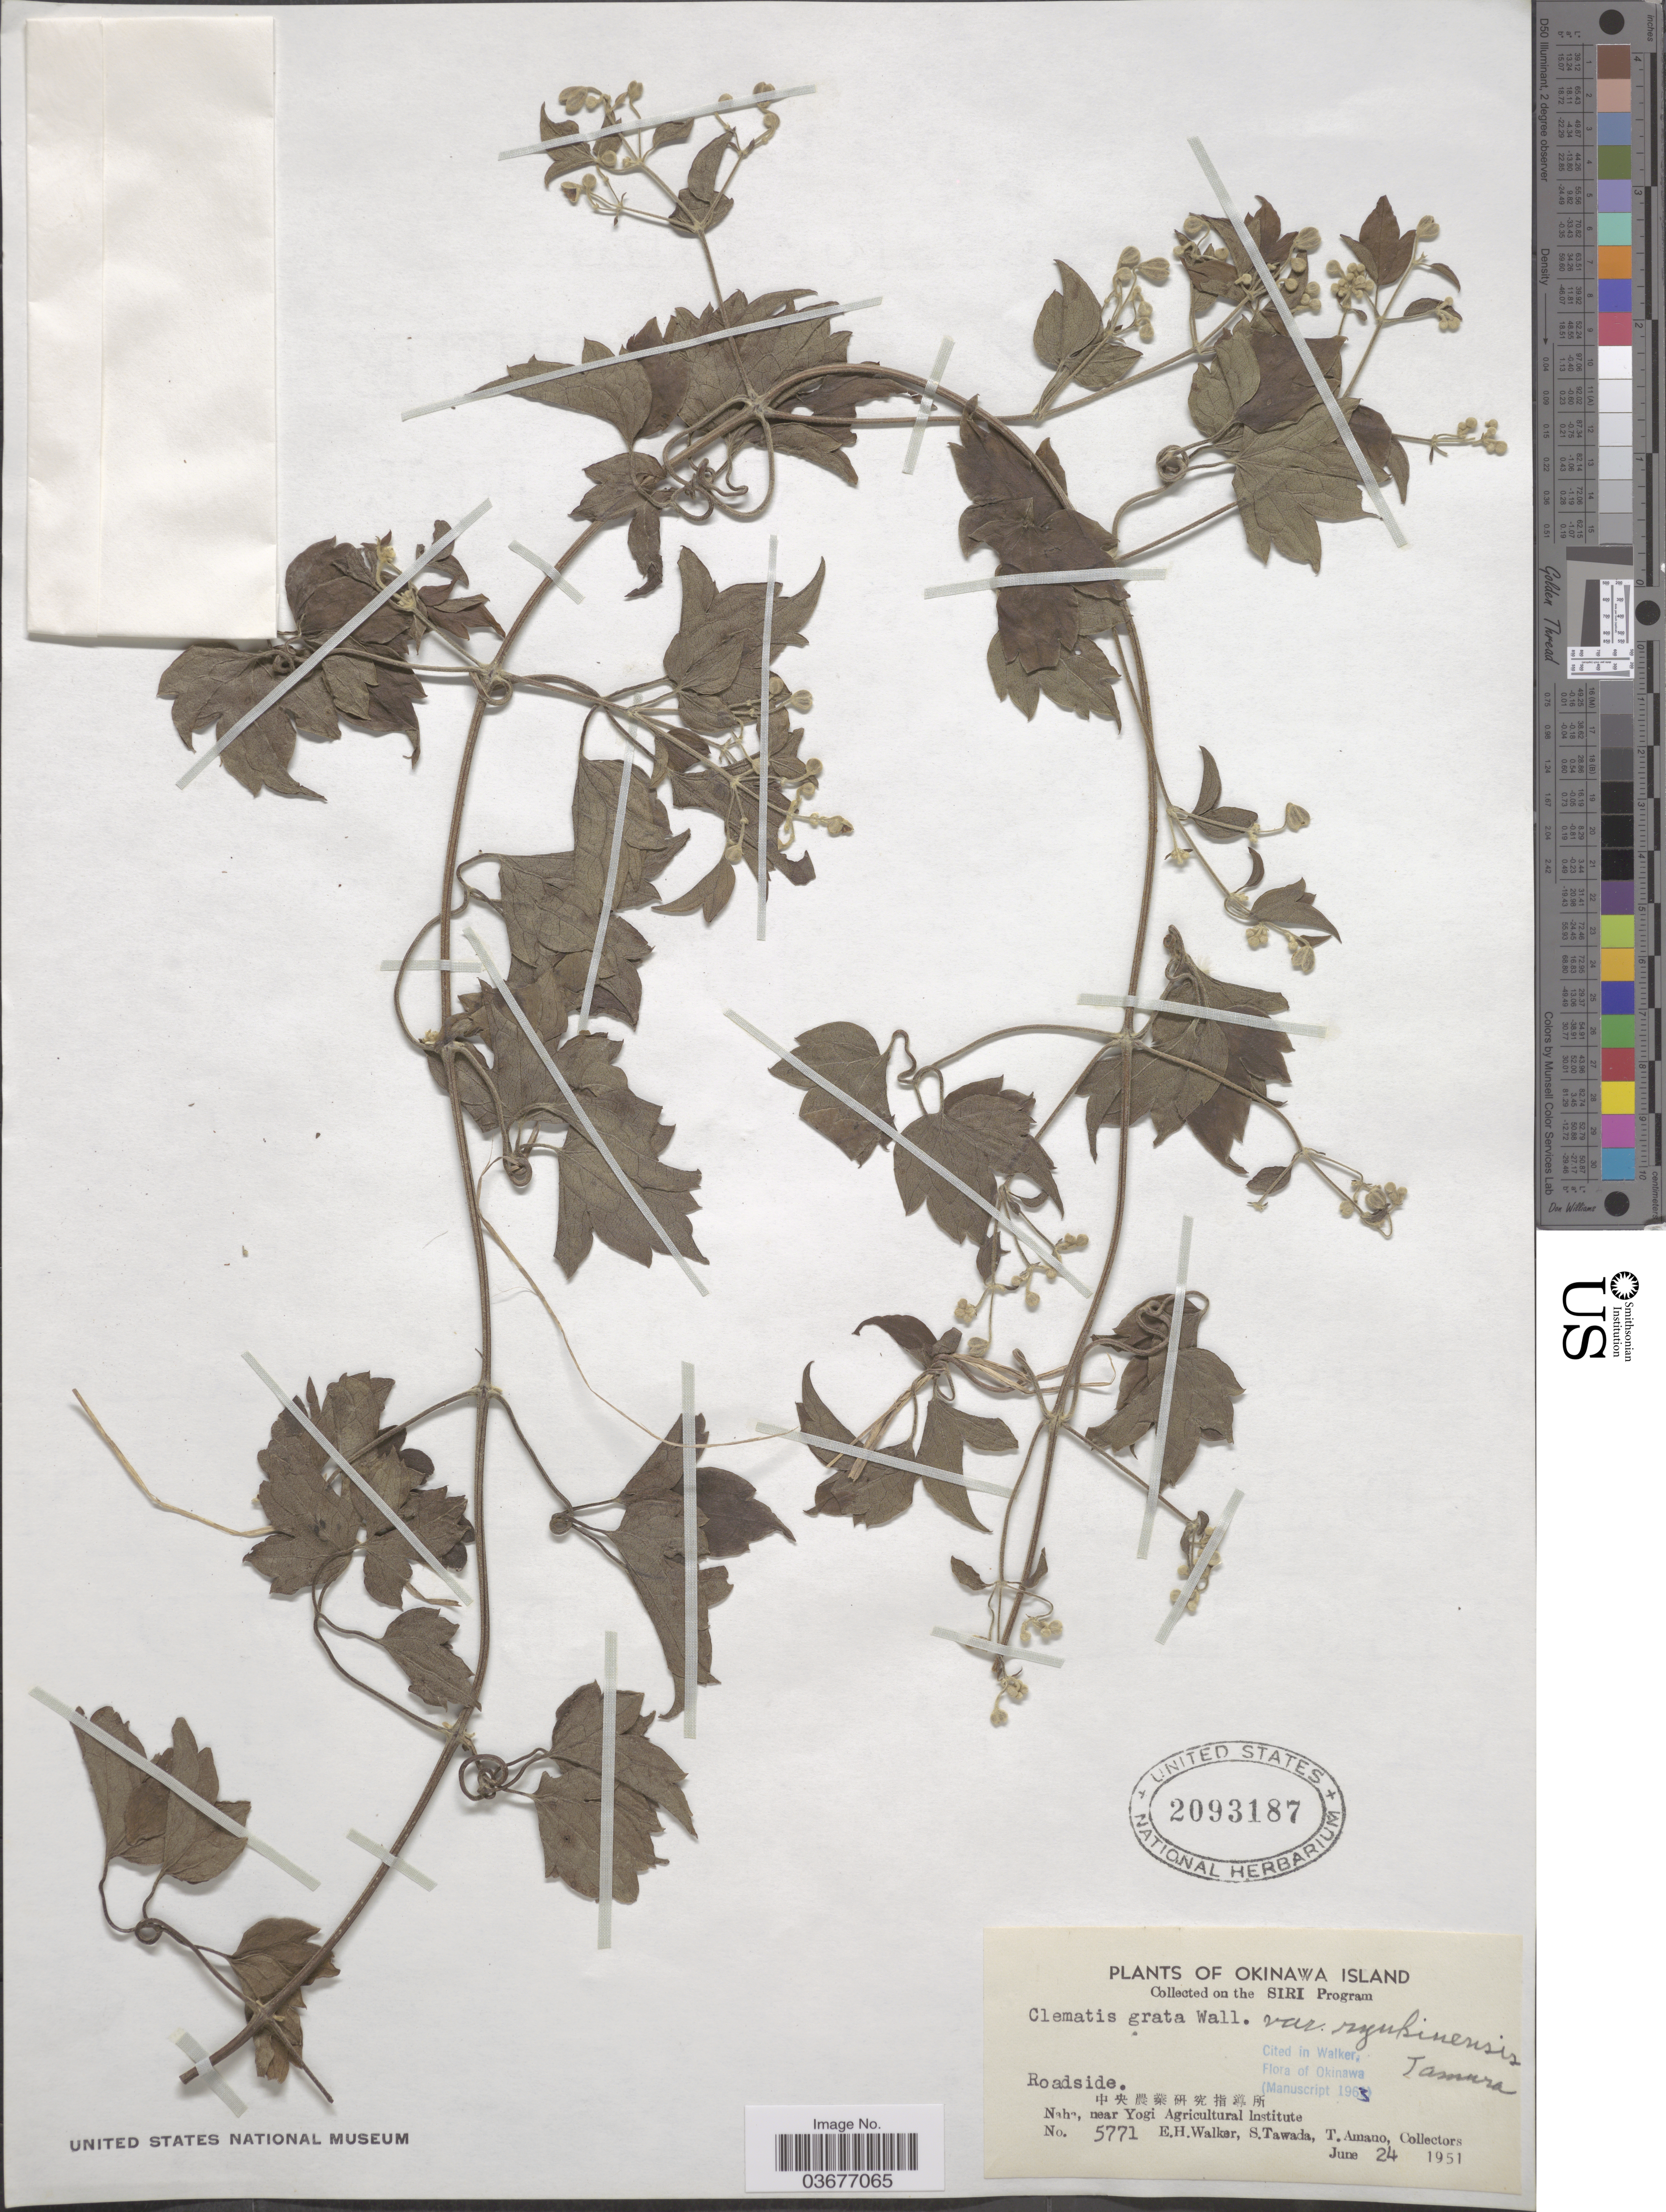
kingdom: Plantae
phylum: Tracheophyta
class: Magnoliopsida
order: Ranunculales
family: Ranunculaceae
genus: Clematis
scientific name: Clematis grata var. ryukiuensis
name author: Tamura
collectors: E. H. Walker, S. Tawada & T. Amano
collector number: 5771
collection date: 1951-06-24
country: Japan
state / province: Okinawa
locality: Okinawa Island. Roadside. X. Naha, near Yogi Agricultural Institute.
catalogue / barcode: US 2093187